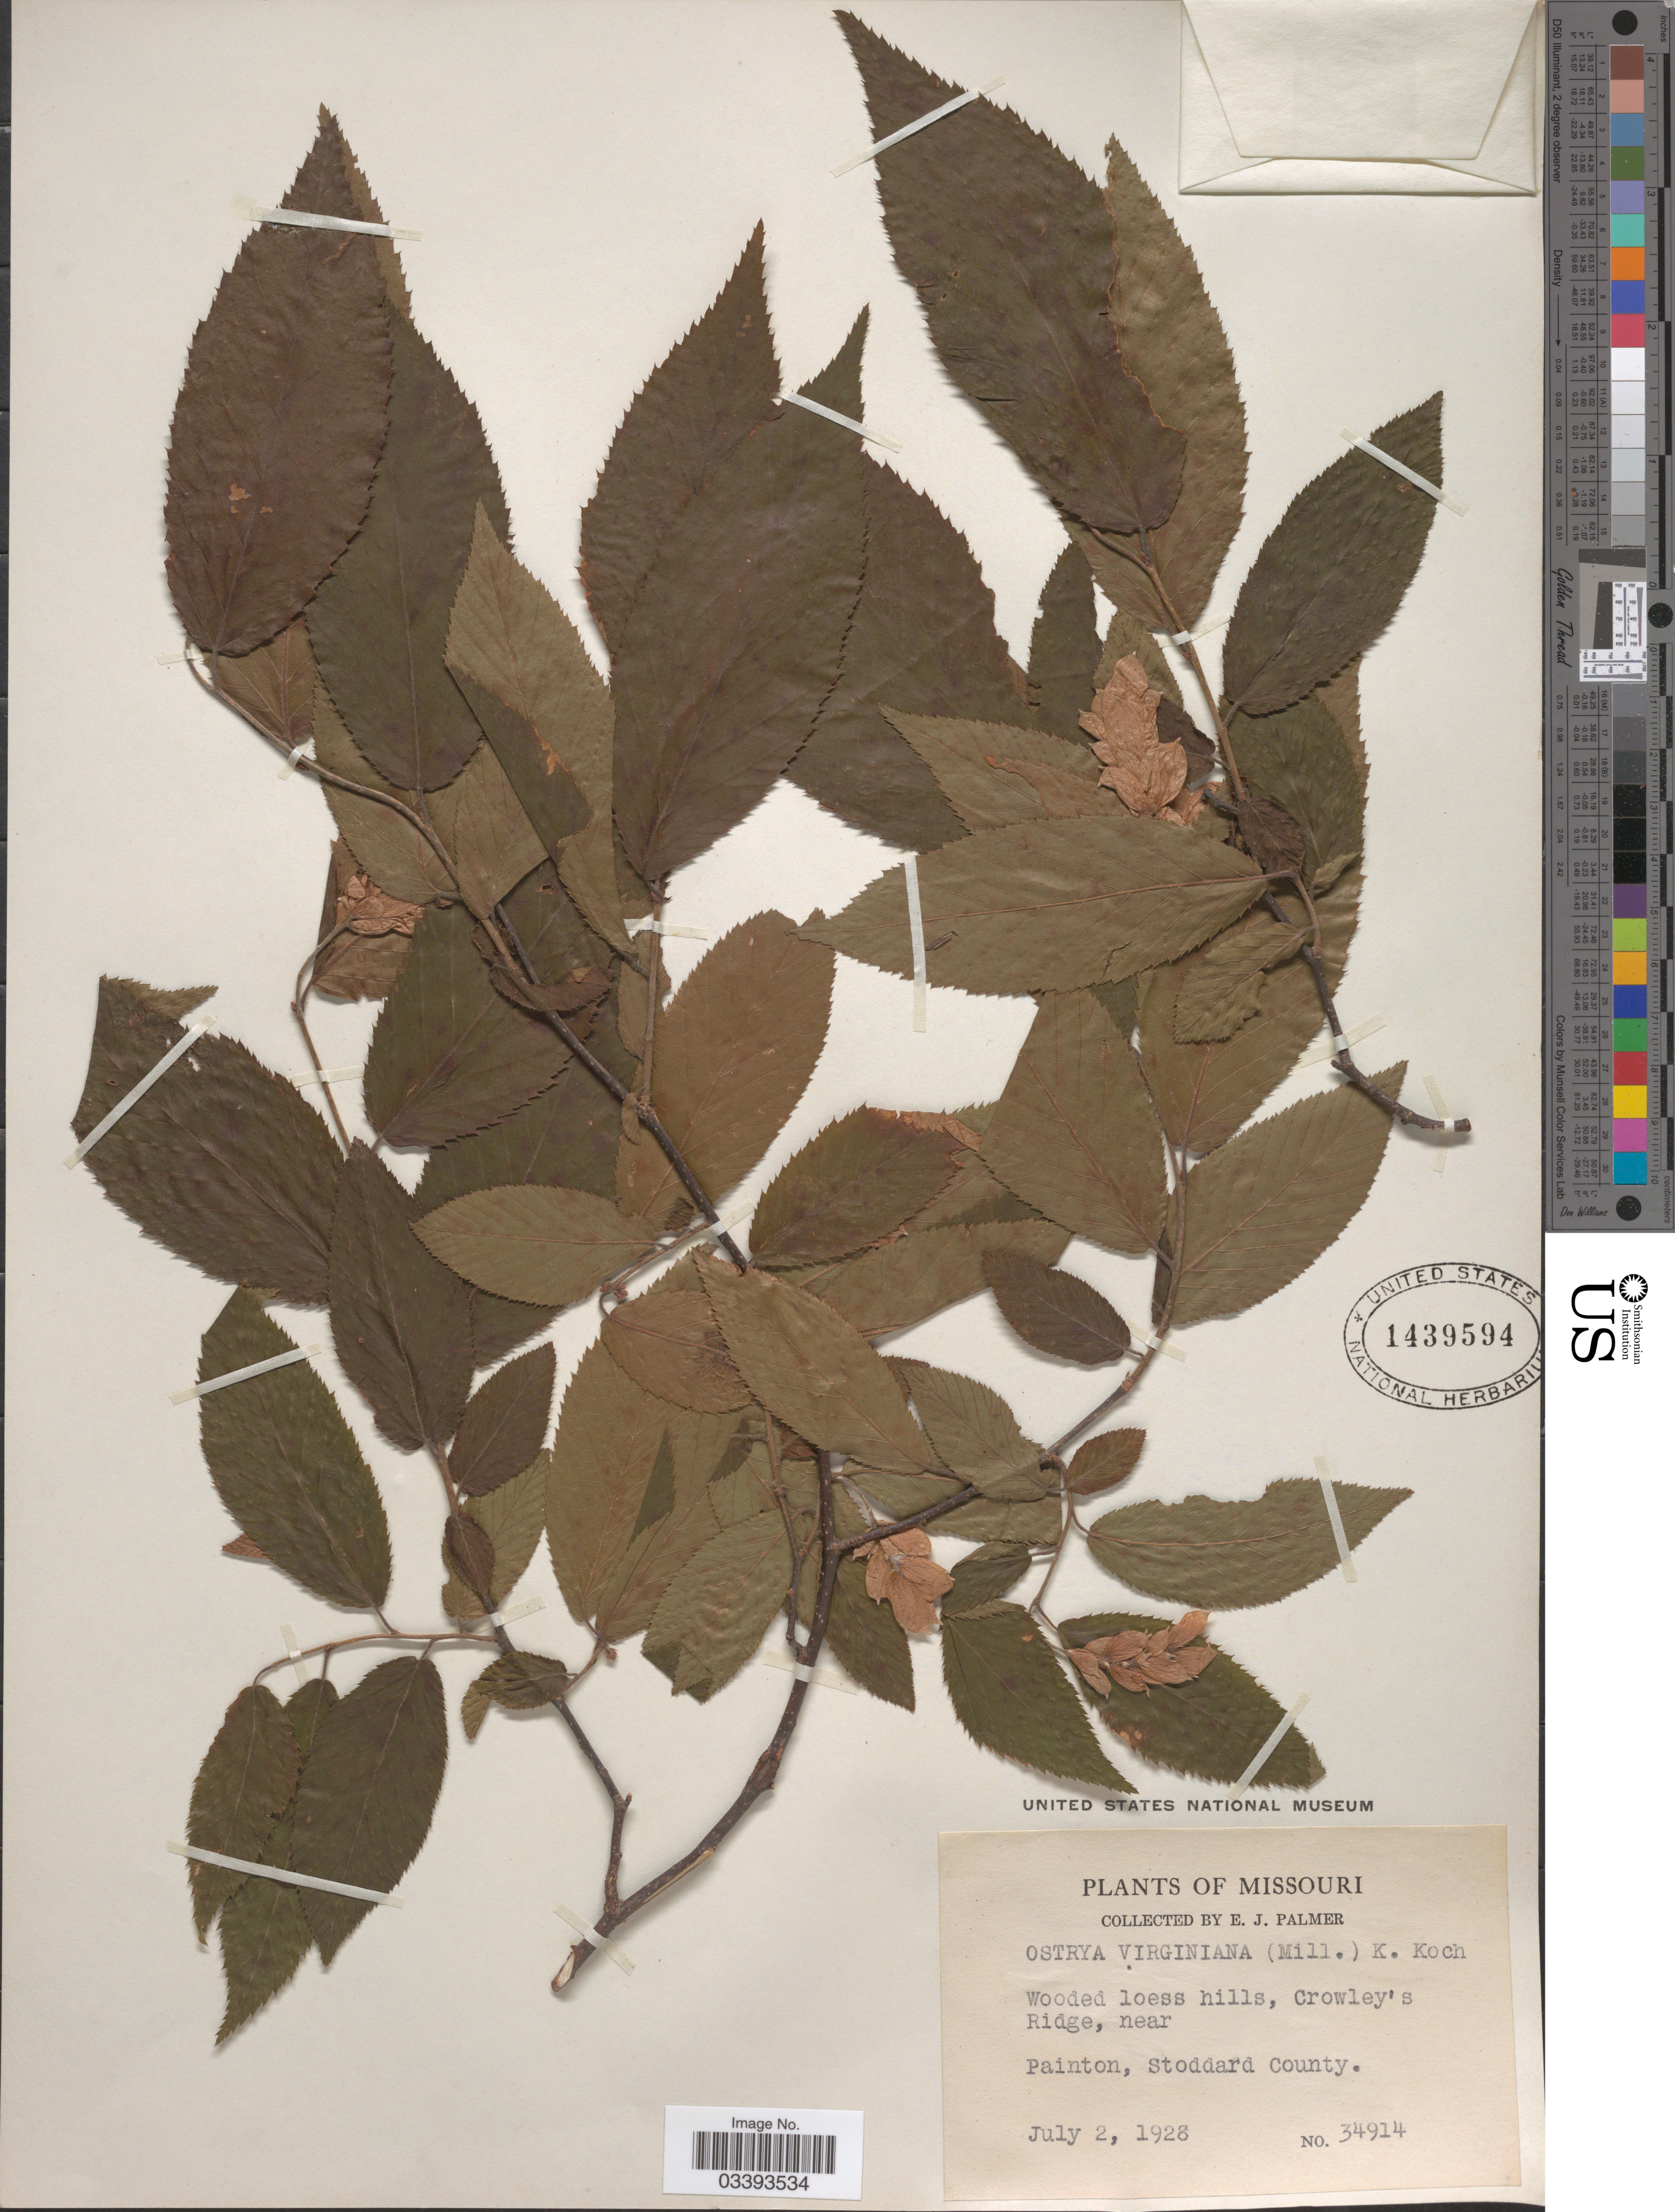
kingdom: Plantae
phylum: Tracheophyta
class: Magnoliopsida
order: Fagales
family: Betulaceae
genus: Ostrya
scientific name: Ostrya virginiana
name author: (Mill.) K. Koch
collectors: E. J. Palmer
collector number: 34914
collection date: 1928-07-02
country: United States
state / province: Missouri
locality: Wooded loess hills, Crowley's Ridge, near Painton, Stoddard County.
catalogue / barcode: US 1439594